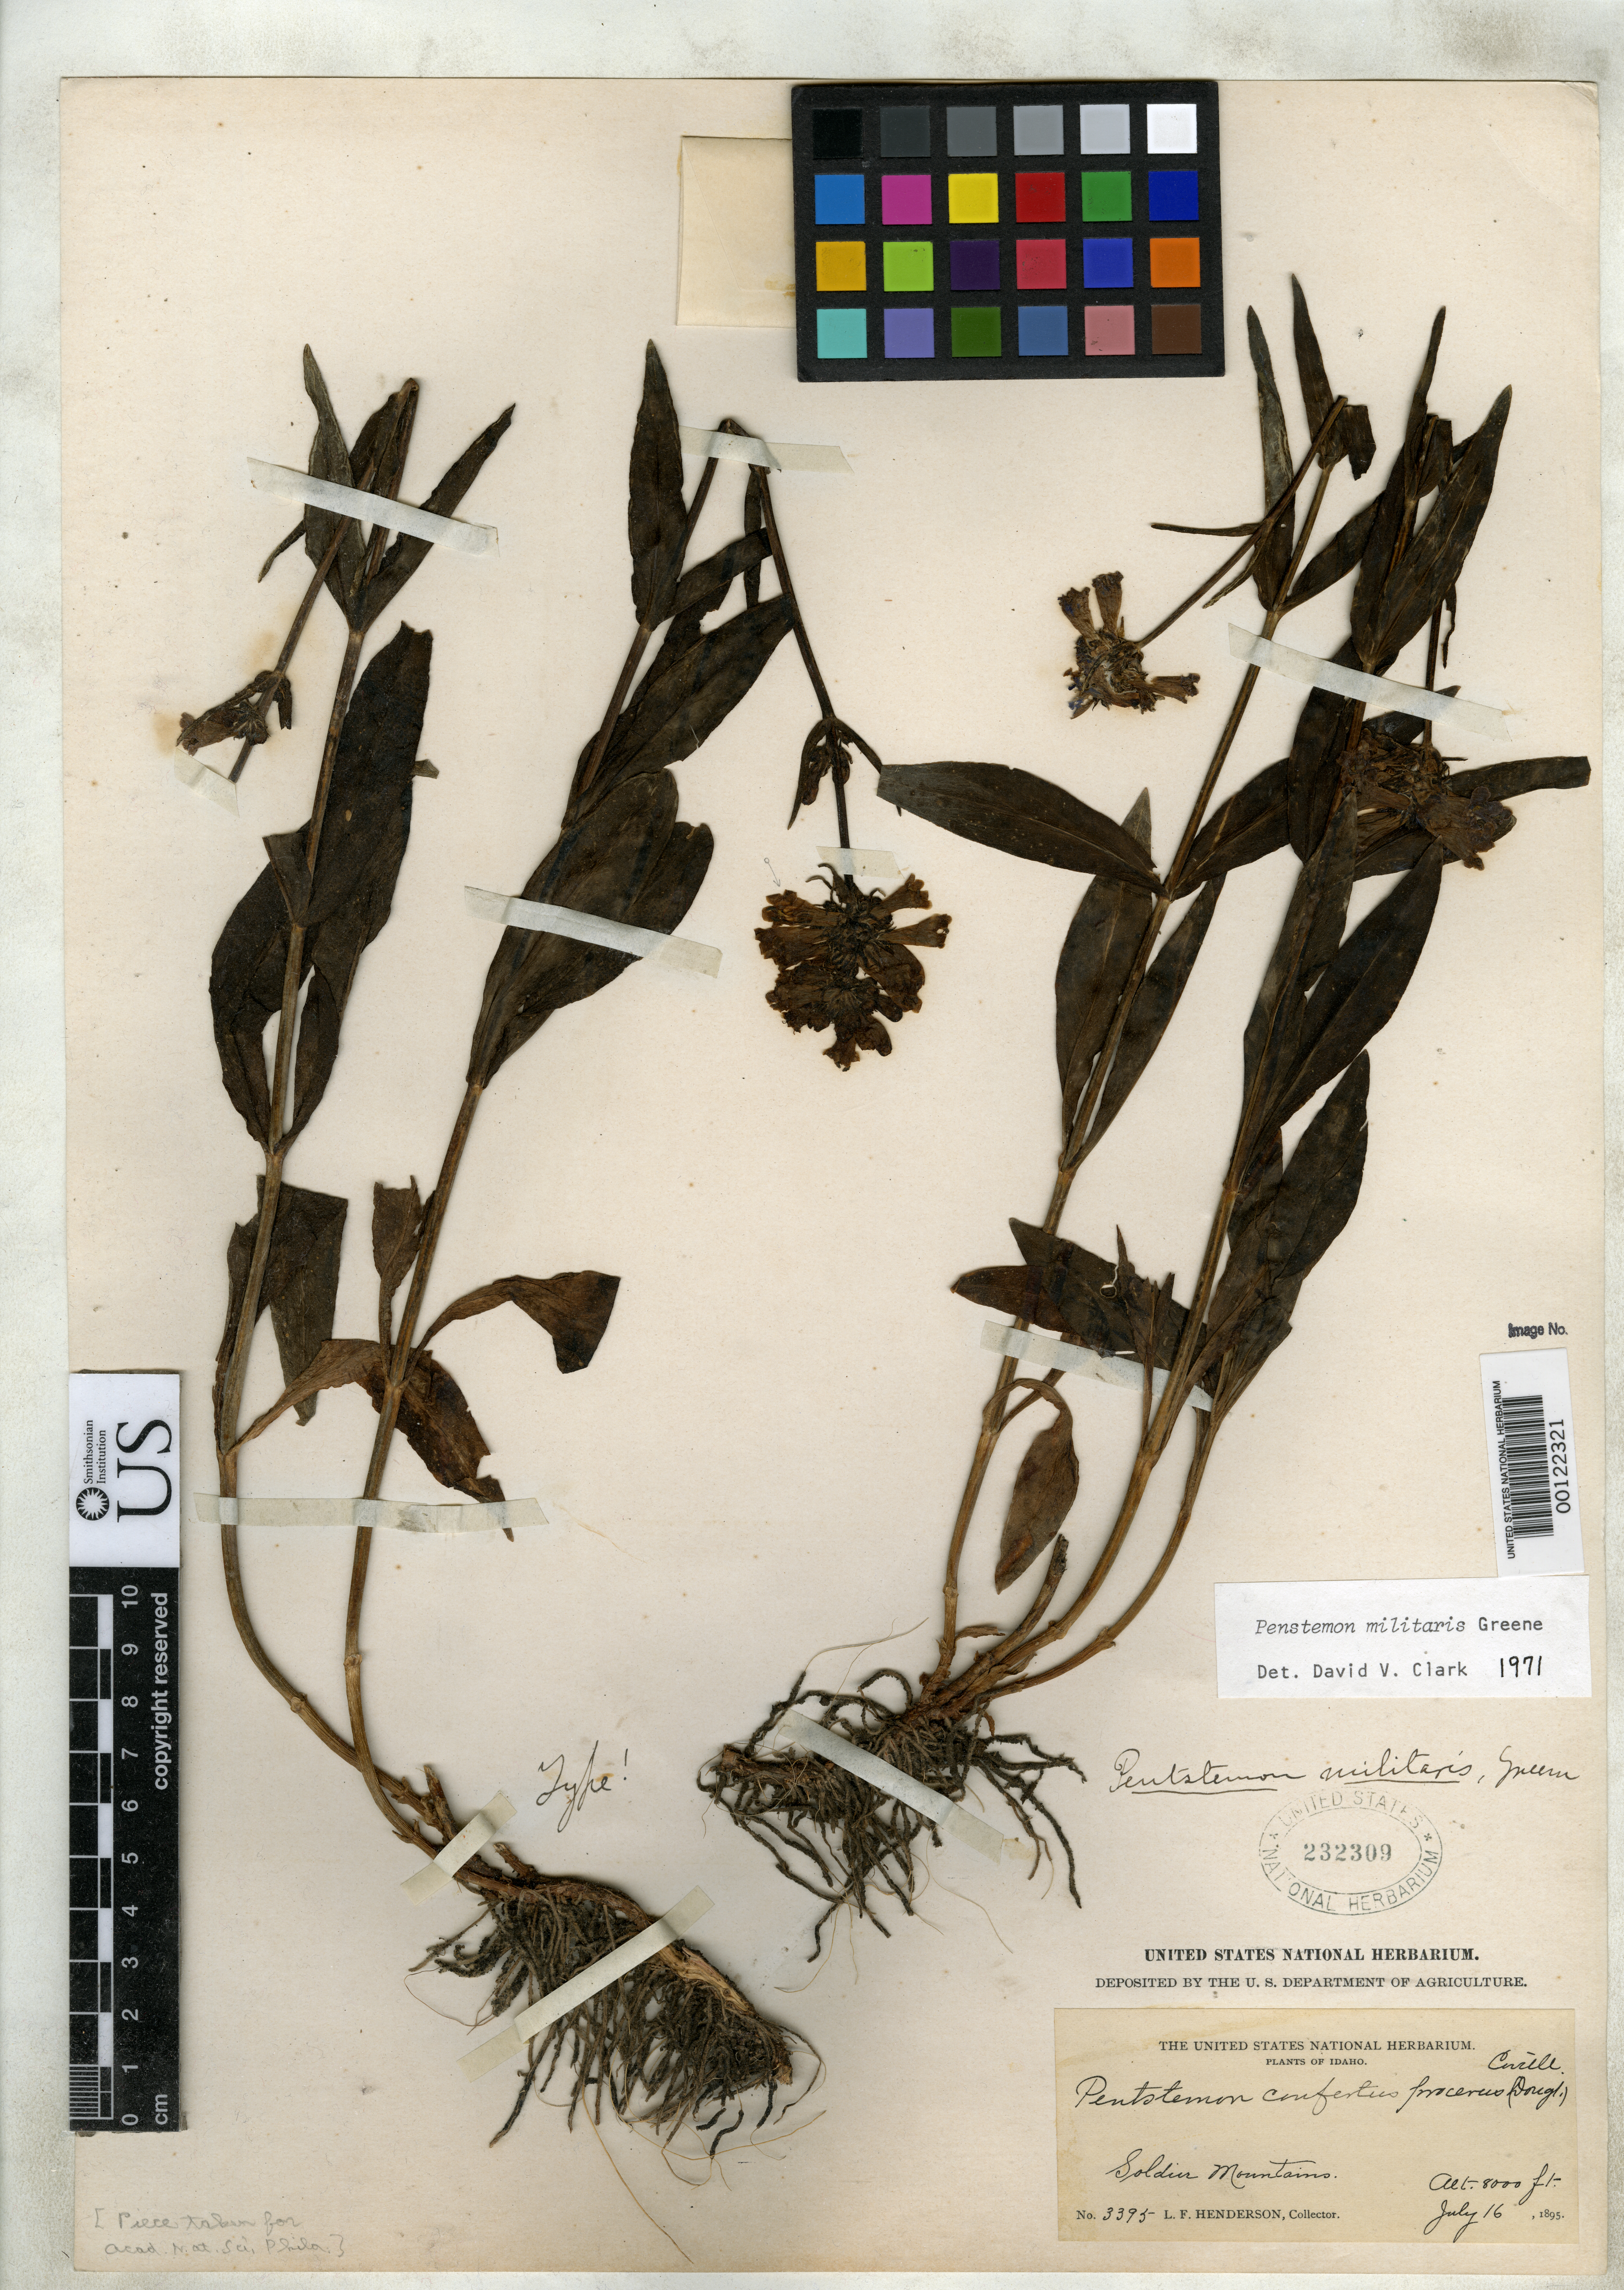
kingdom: Plantae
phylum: Tracheophyta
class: Magnoliopsida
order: Lamiales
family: Plantaginaceae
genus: Penstemon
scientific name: Penstemon militaris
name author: Greene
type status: Holotype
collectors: L. F. Henderson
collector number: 3395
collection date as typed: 16 Jul 1895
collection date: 1895-07-16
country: United States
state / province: Idaho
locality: Soldier Mountains; alt. 8000 ft.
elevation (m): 2438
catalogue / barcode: US 232309